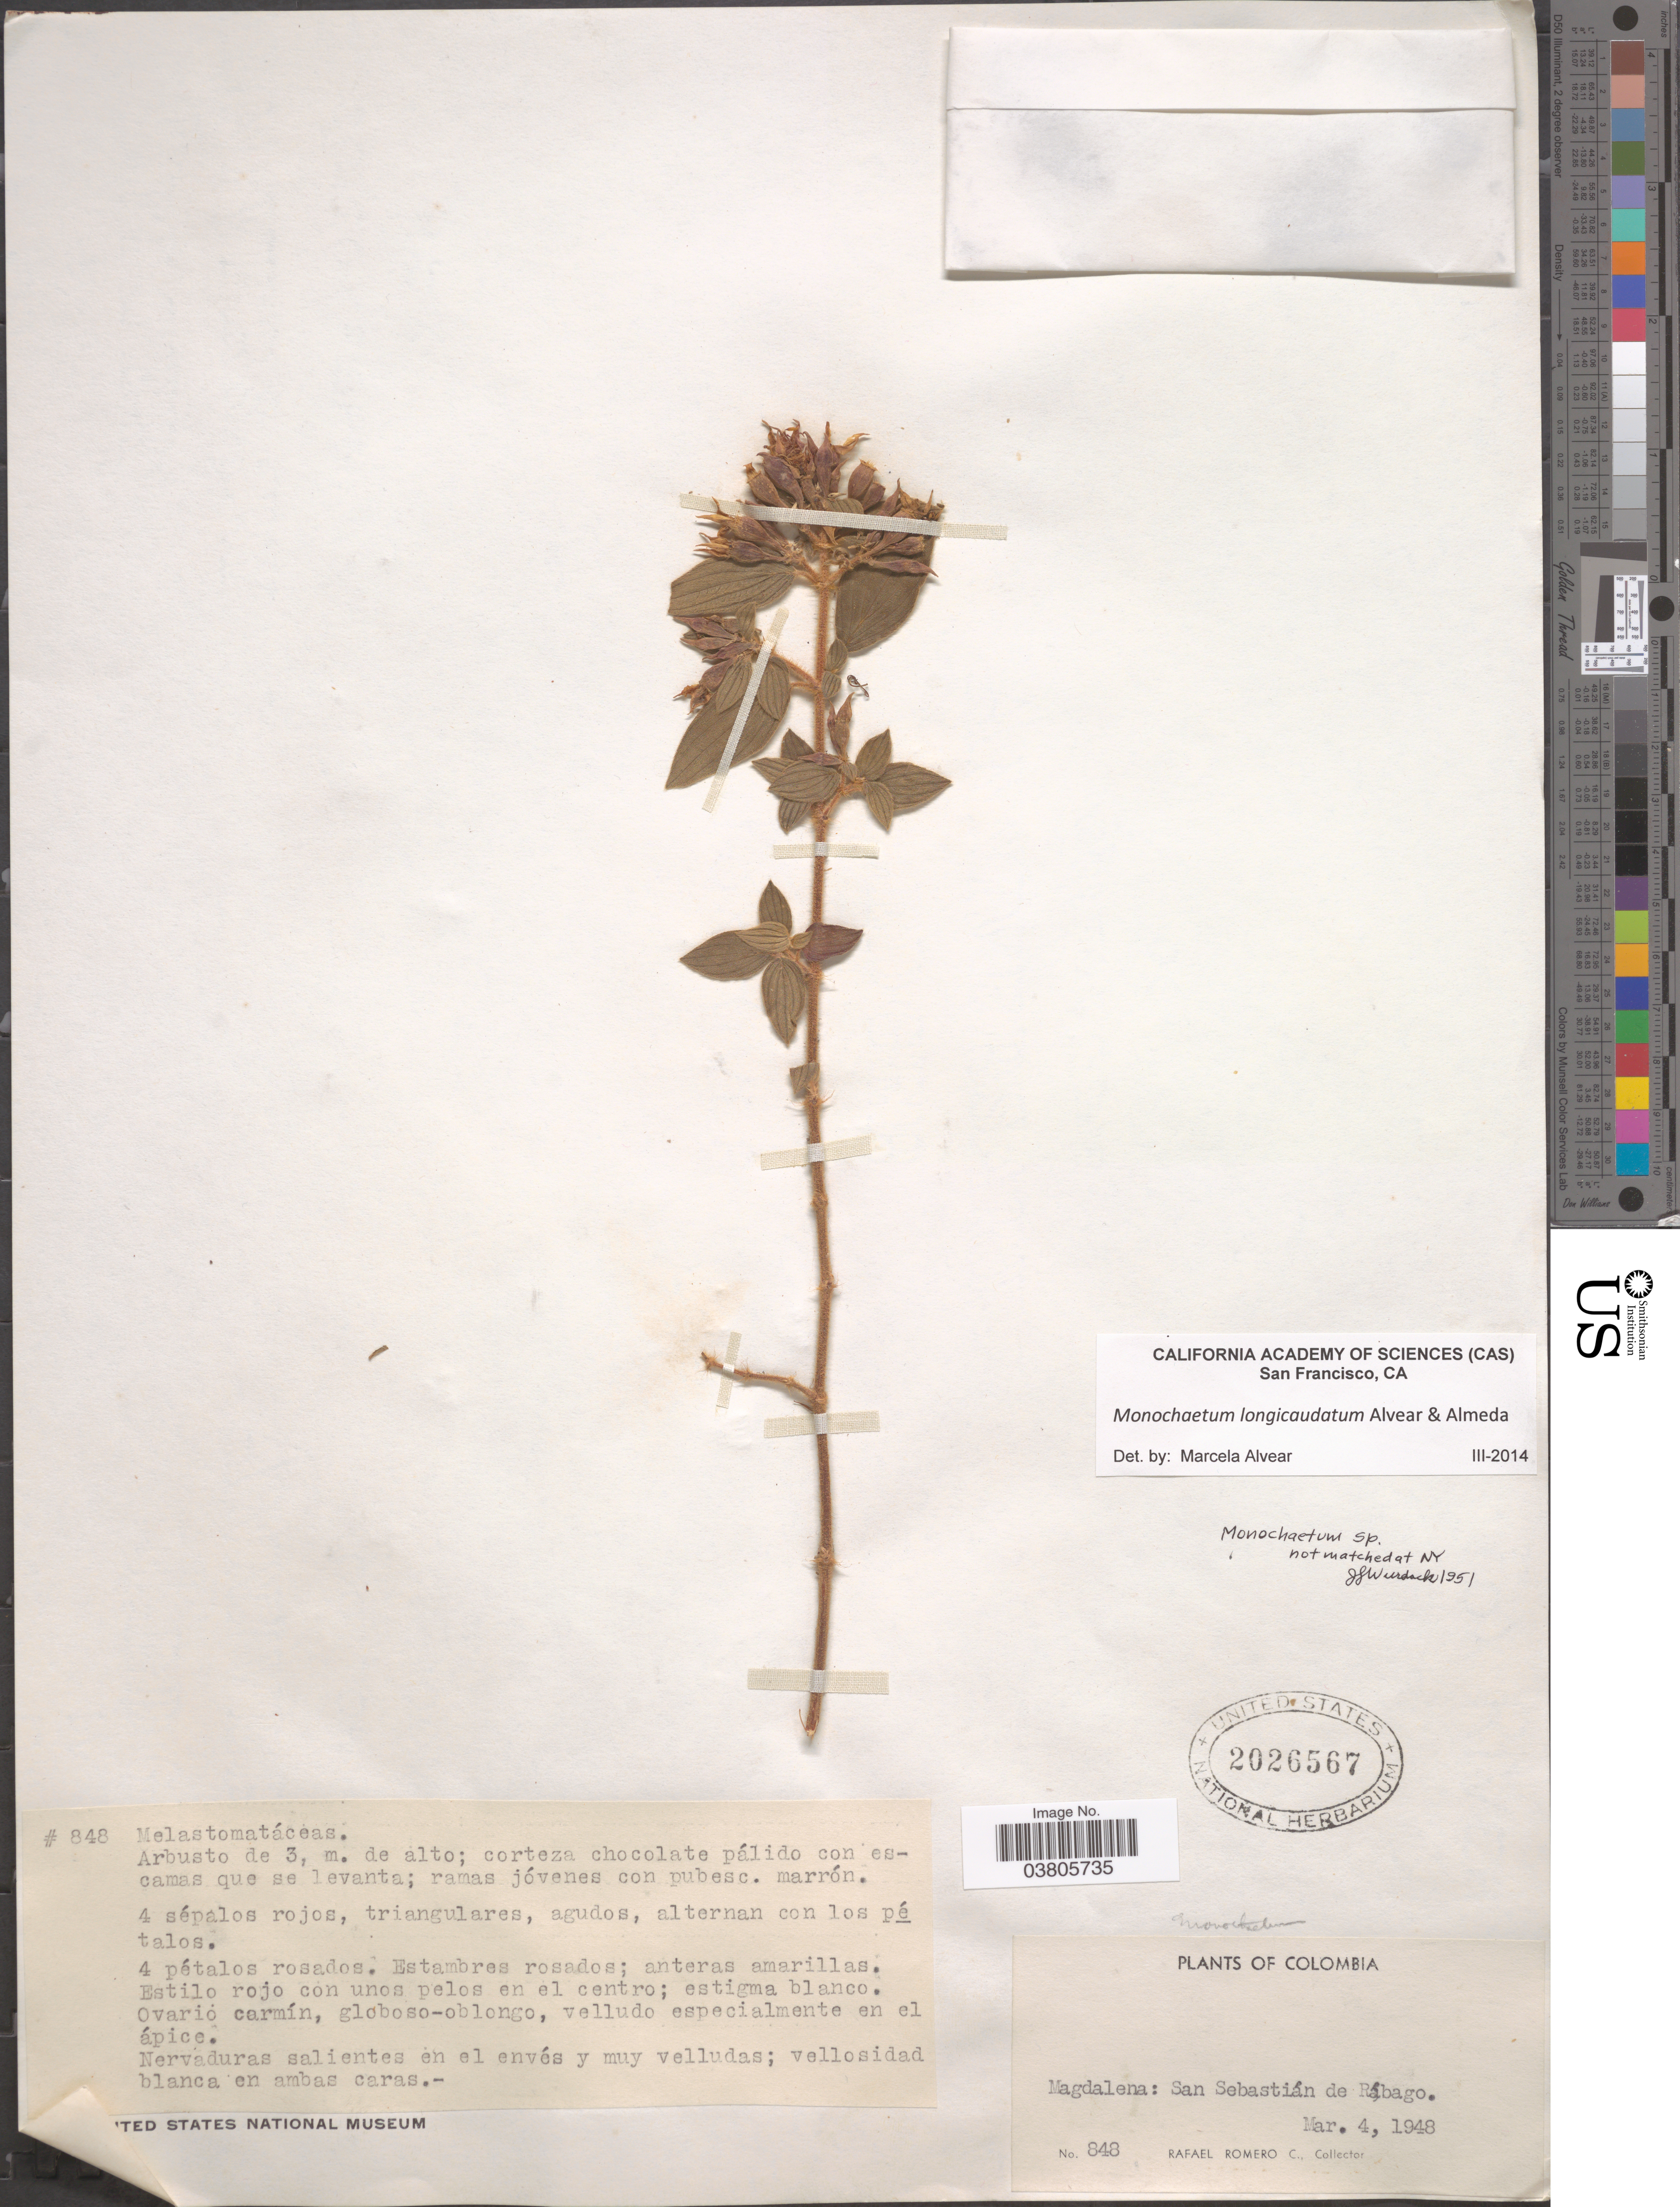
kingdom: Plantae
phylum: Tracheophyta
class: Magnoliopsida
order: Myrtales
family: Melastomataceae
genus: Monochaetum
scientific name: Monochaetum longicaudatum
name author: Alvear & Almeda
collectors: R. Romero Castañeda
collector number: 848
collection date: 1948-03-04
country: Colombia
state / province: Magdalena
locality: San Sebastián de Rábago.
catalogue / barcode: US 2026567